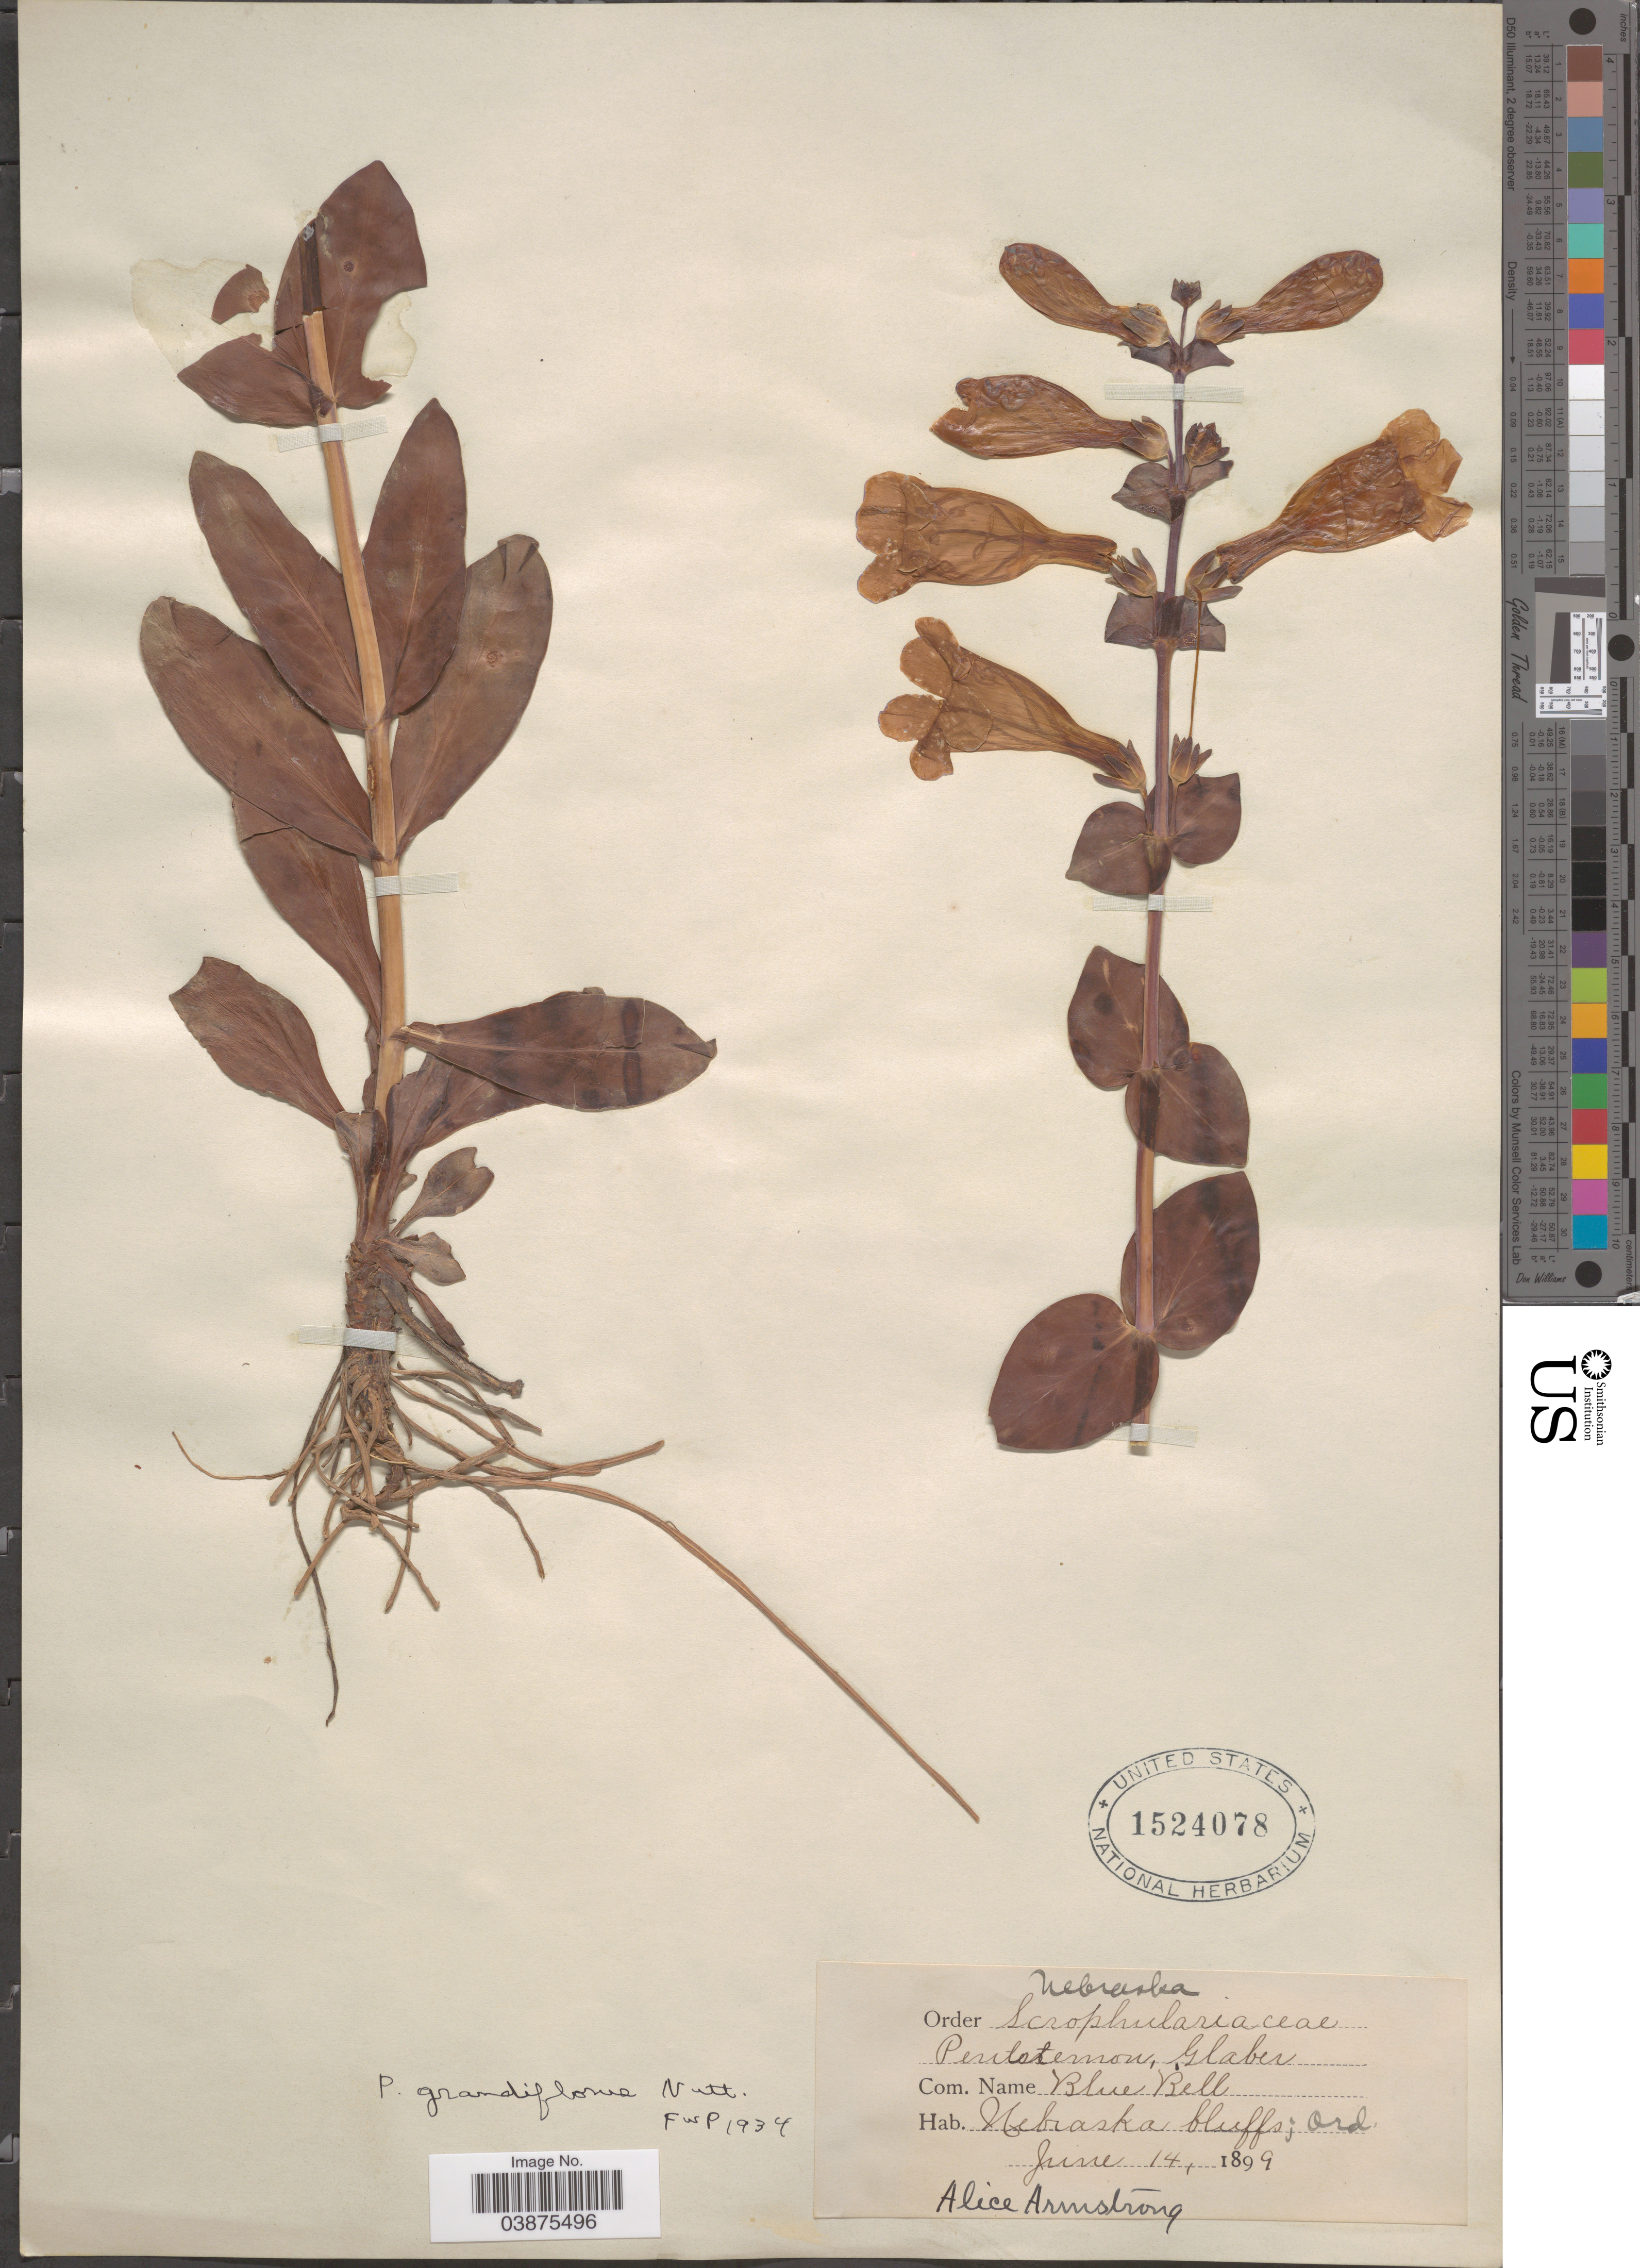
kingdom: Plantae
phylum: Tracheophyta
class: Magnoliopsida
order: Lamiales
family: Plantaginaceae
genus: Penstemon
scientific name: Penstemon grandiflorus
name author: Nutt.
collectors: A. Armstrong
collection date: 1899-06-14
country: United States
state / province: Nebraska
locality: Nebraska bluffs; Ord.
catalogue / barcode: US 1524078